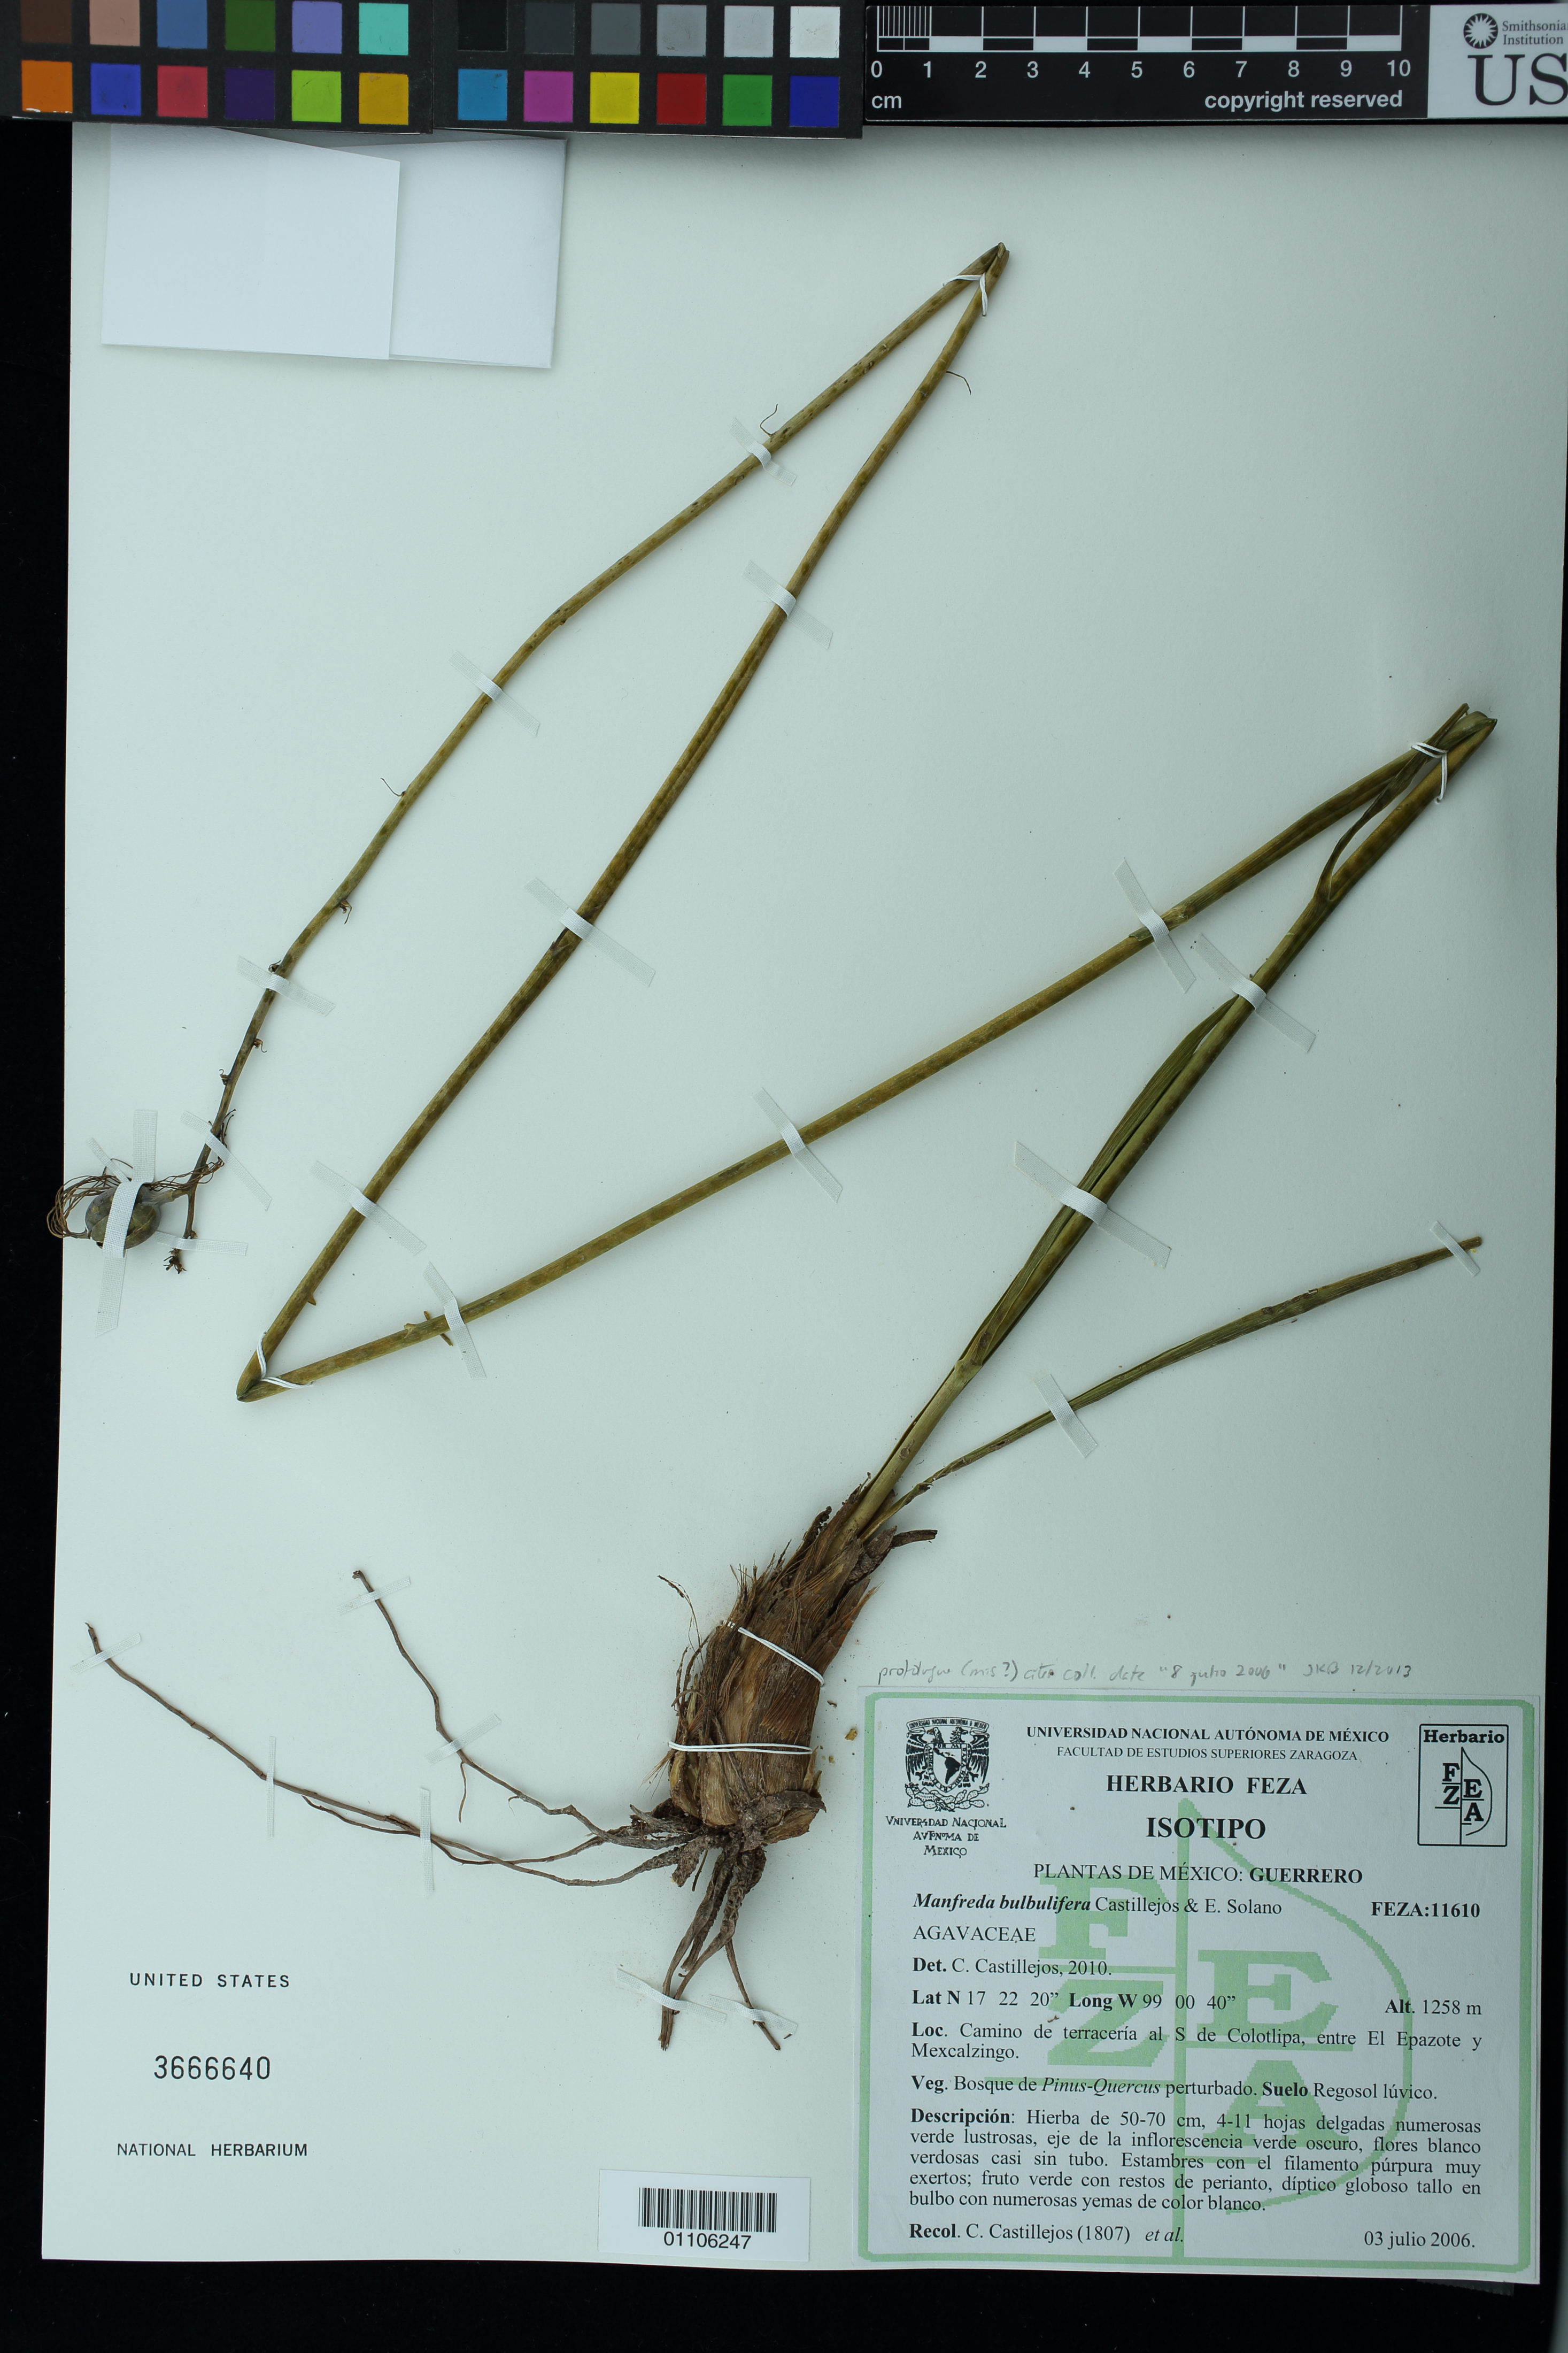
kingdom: Plantae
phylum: Tracheophyta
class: Liliopsida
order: Asparagales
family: Asparagaceae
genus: Manfreda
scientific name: Manfreda bulbulifera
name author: Castillejos & E. Solano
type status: Isotype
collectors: C. Castillejos-Cruz et al.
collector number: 1807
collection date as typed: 03 julio 2006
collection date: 2006-07-03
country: Mexico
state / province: Guerrero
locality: Camino de terracería al S de Colotlipa, entre El Epazote y Mexcalzingo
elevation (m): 1258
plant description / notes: Collection date on label is "03 julio 2006"; protologue (mis?) cites collection date as "8 julio 2006".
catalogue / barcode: US 3666640